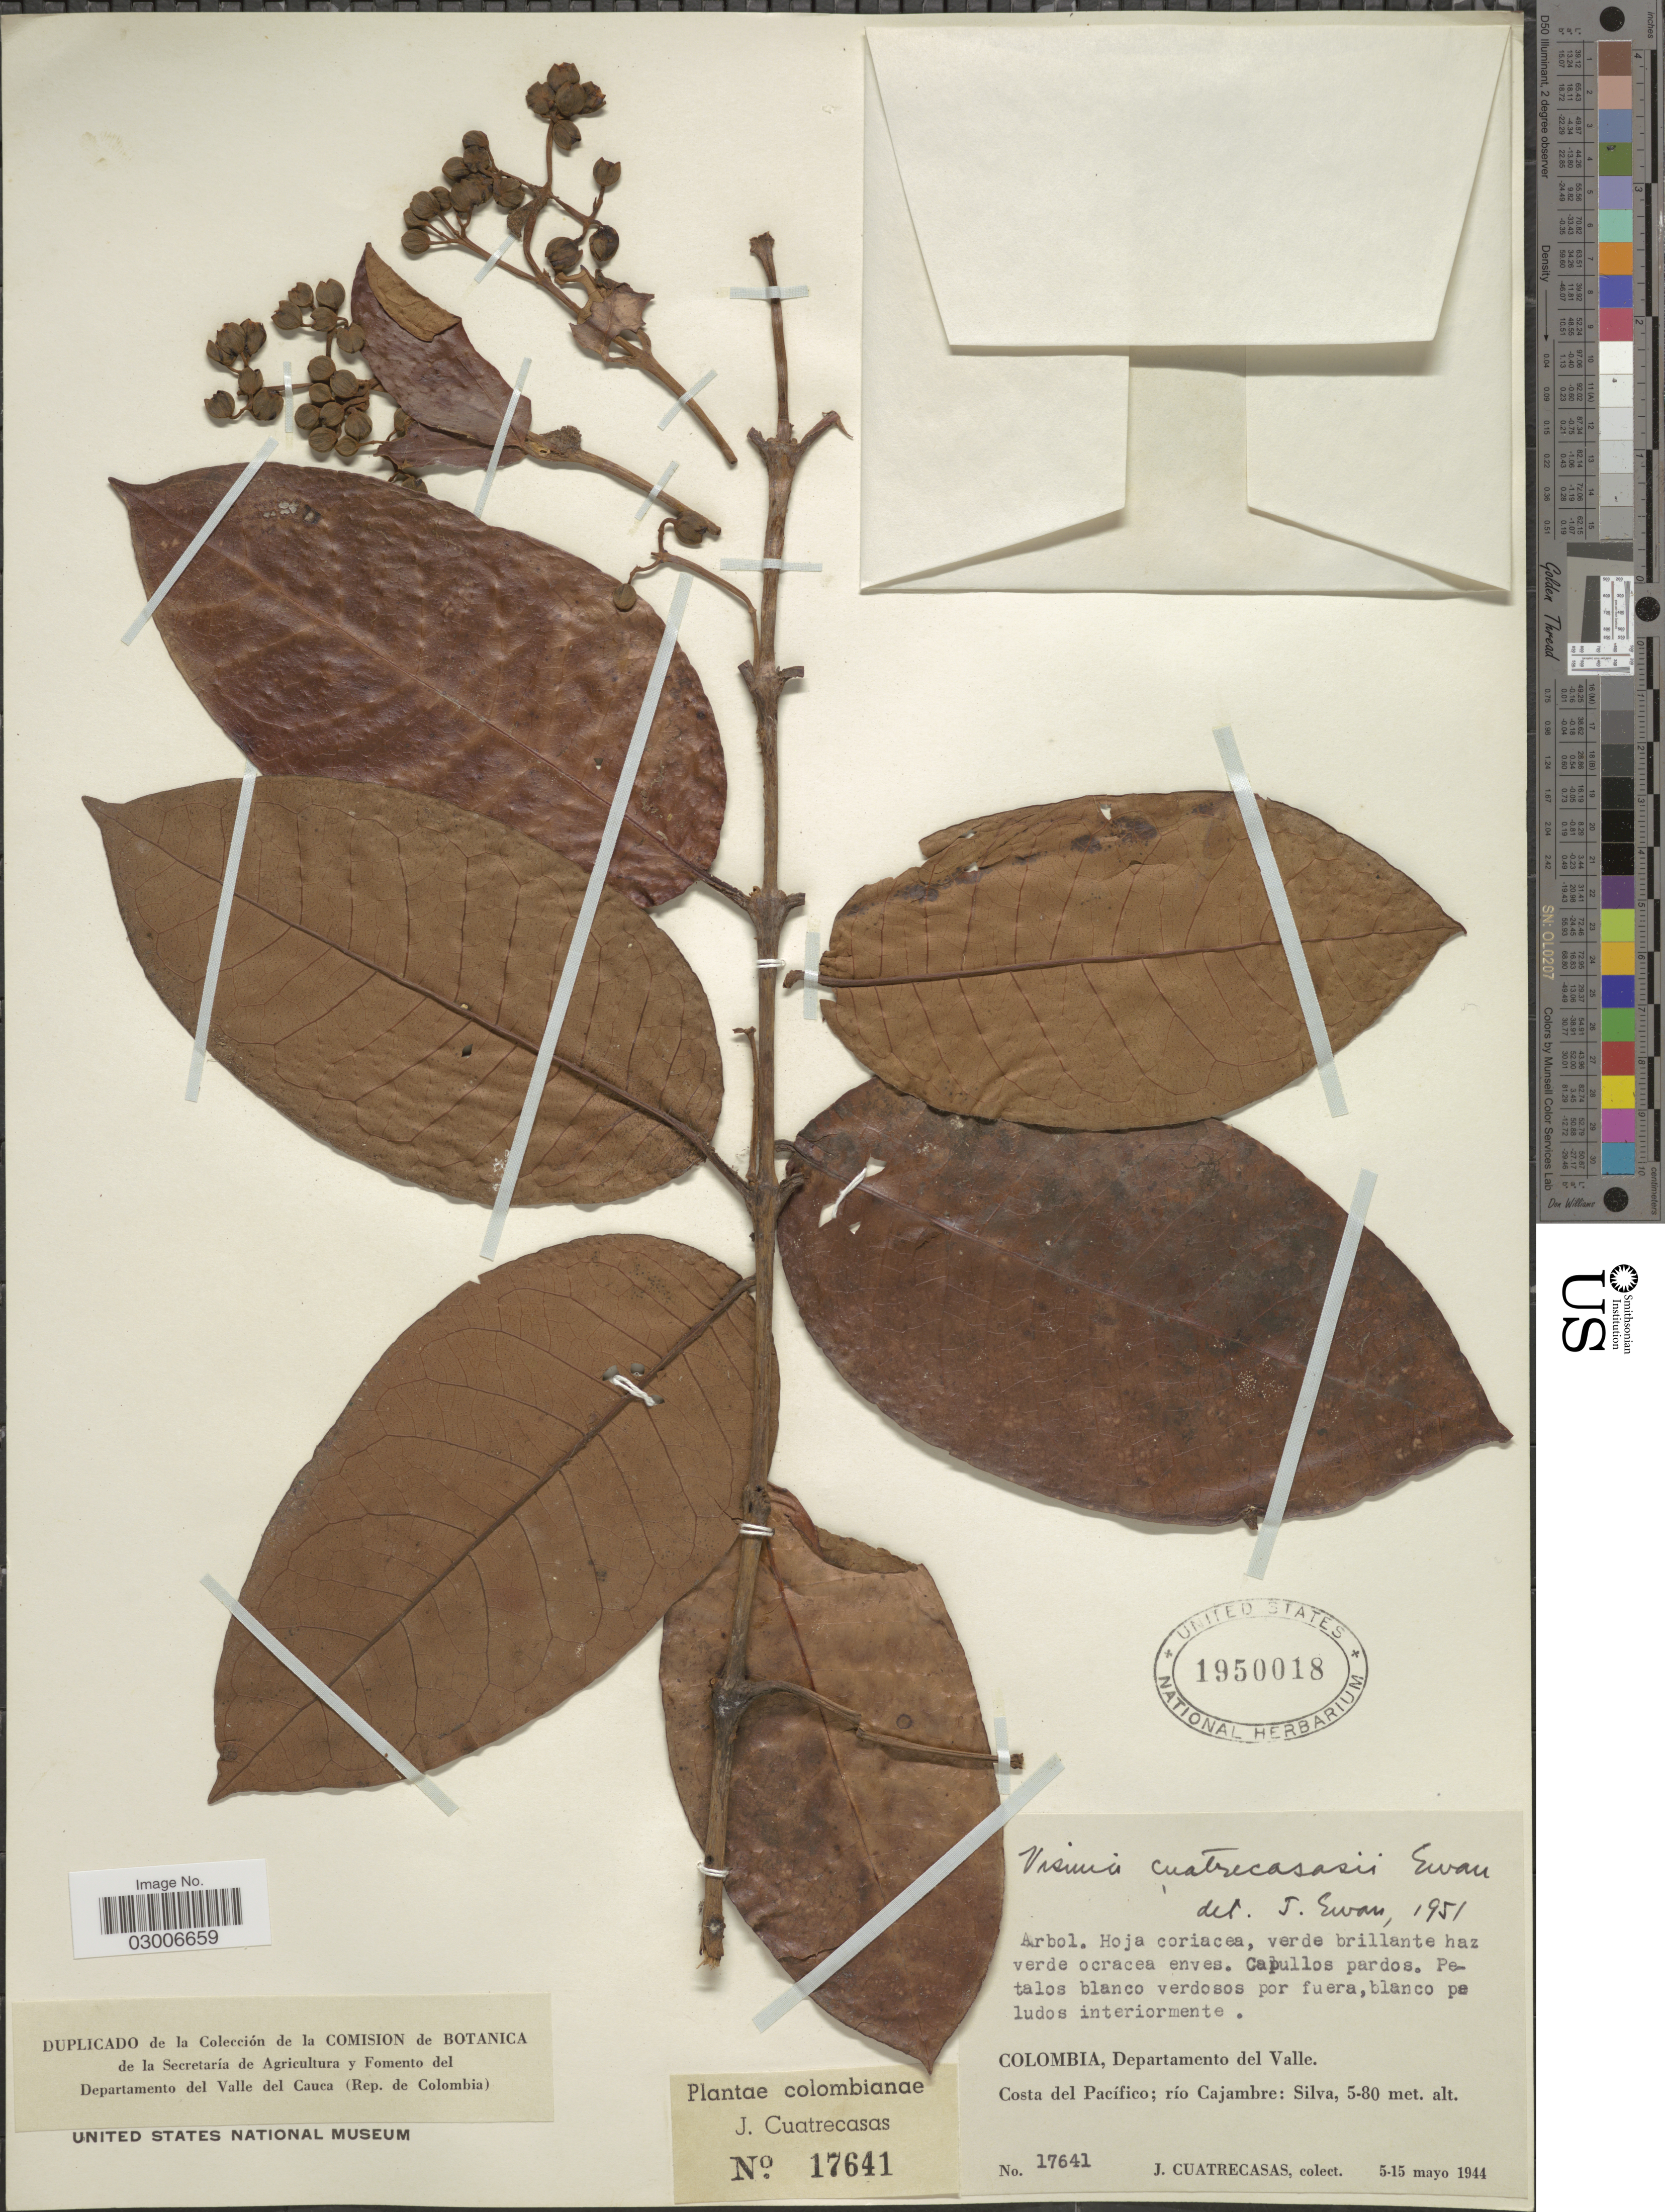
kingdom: Plantae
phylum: Tracheophyta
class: Magnoliopsida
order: Malpighiales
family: Hypericaceae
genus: Vismia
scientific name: Vismia cuatrecasasii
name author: Ewan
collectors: J. Cuatrecasas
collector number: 17641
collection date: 1944-05-05/1944-05-15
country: Colombia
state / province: Valle del Cauca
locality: Departamento del Valle, Costa del Pacífico; río Cajambre: Silva.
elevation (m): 5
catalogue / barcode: US 1950018